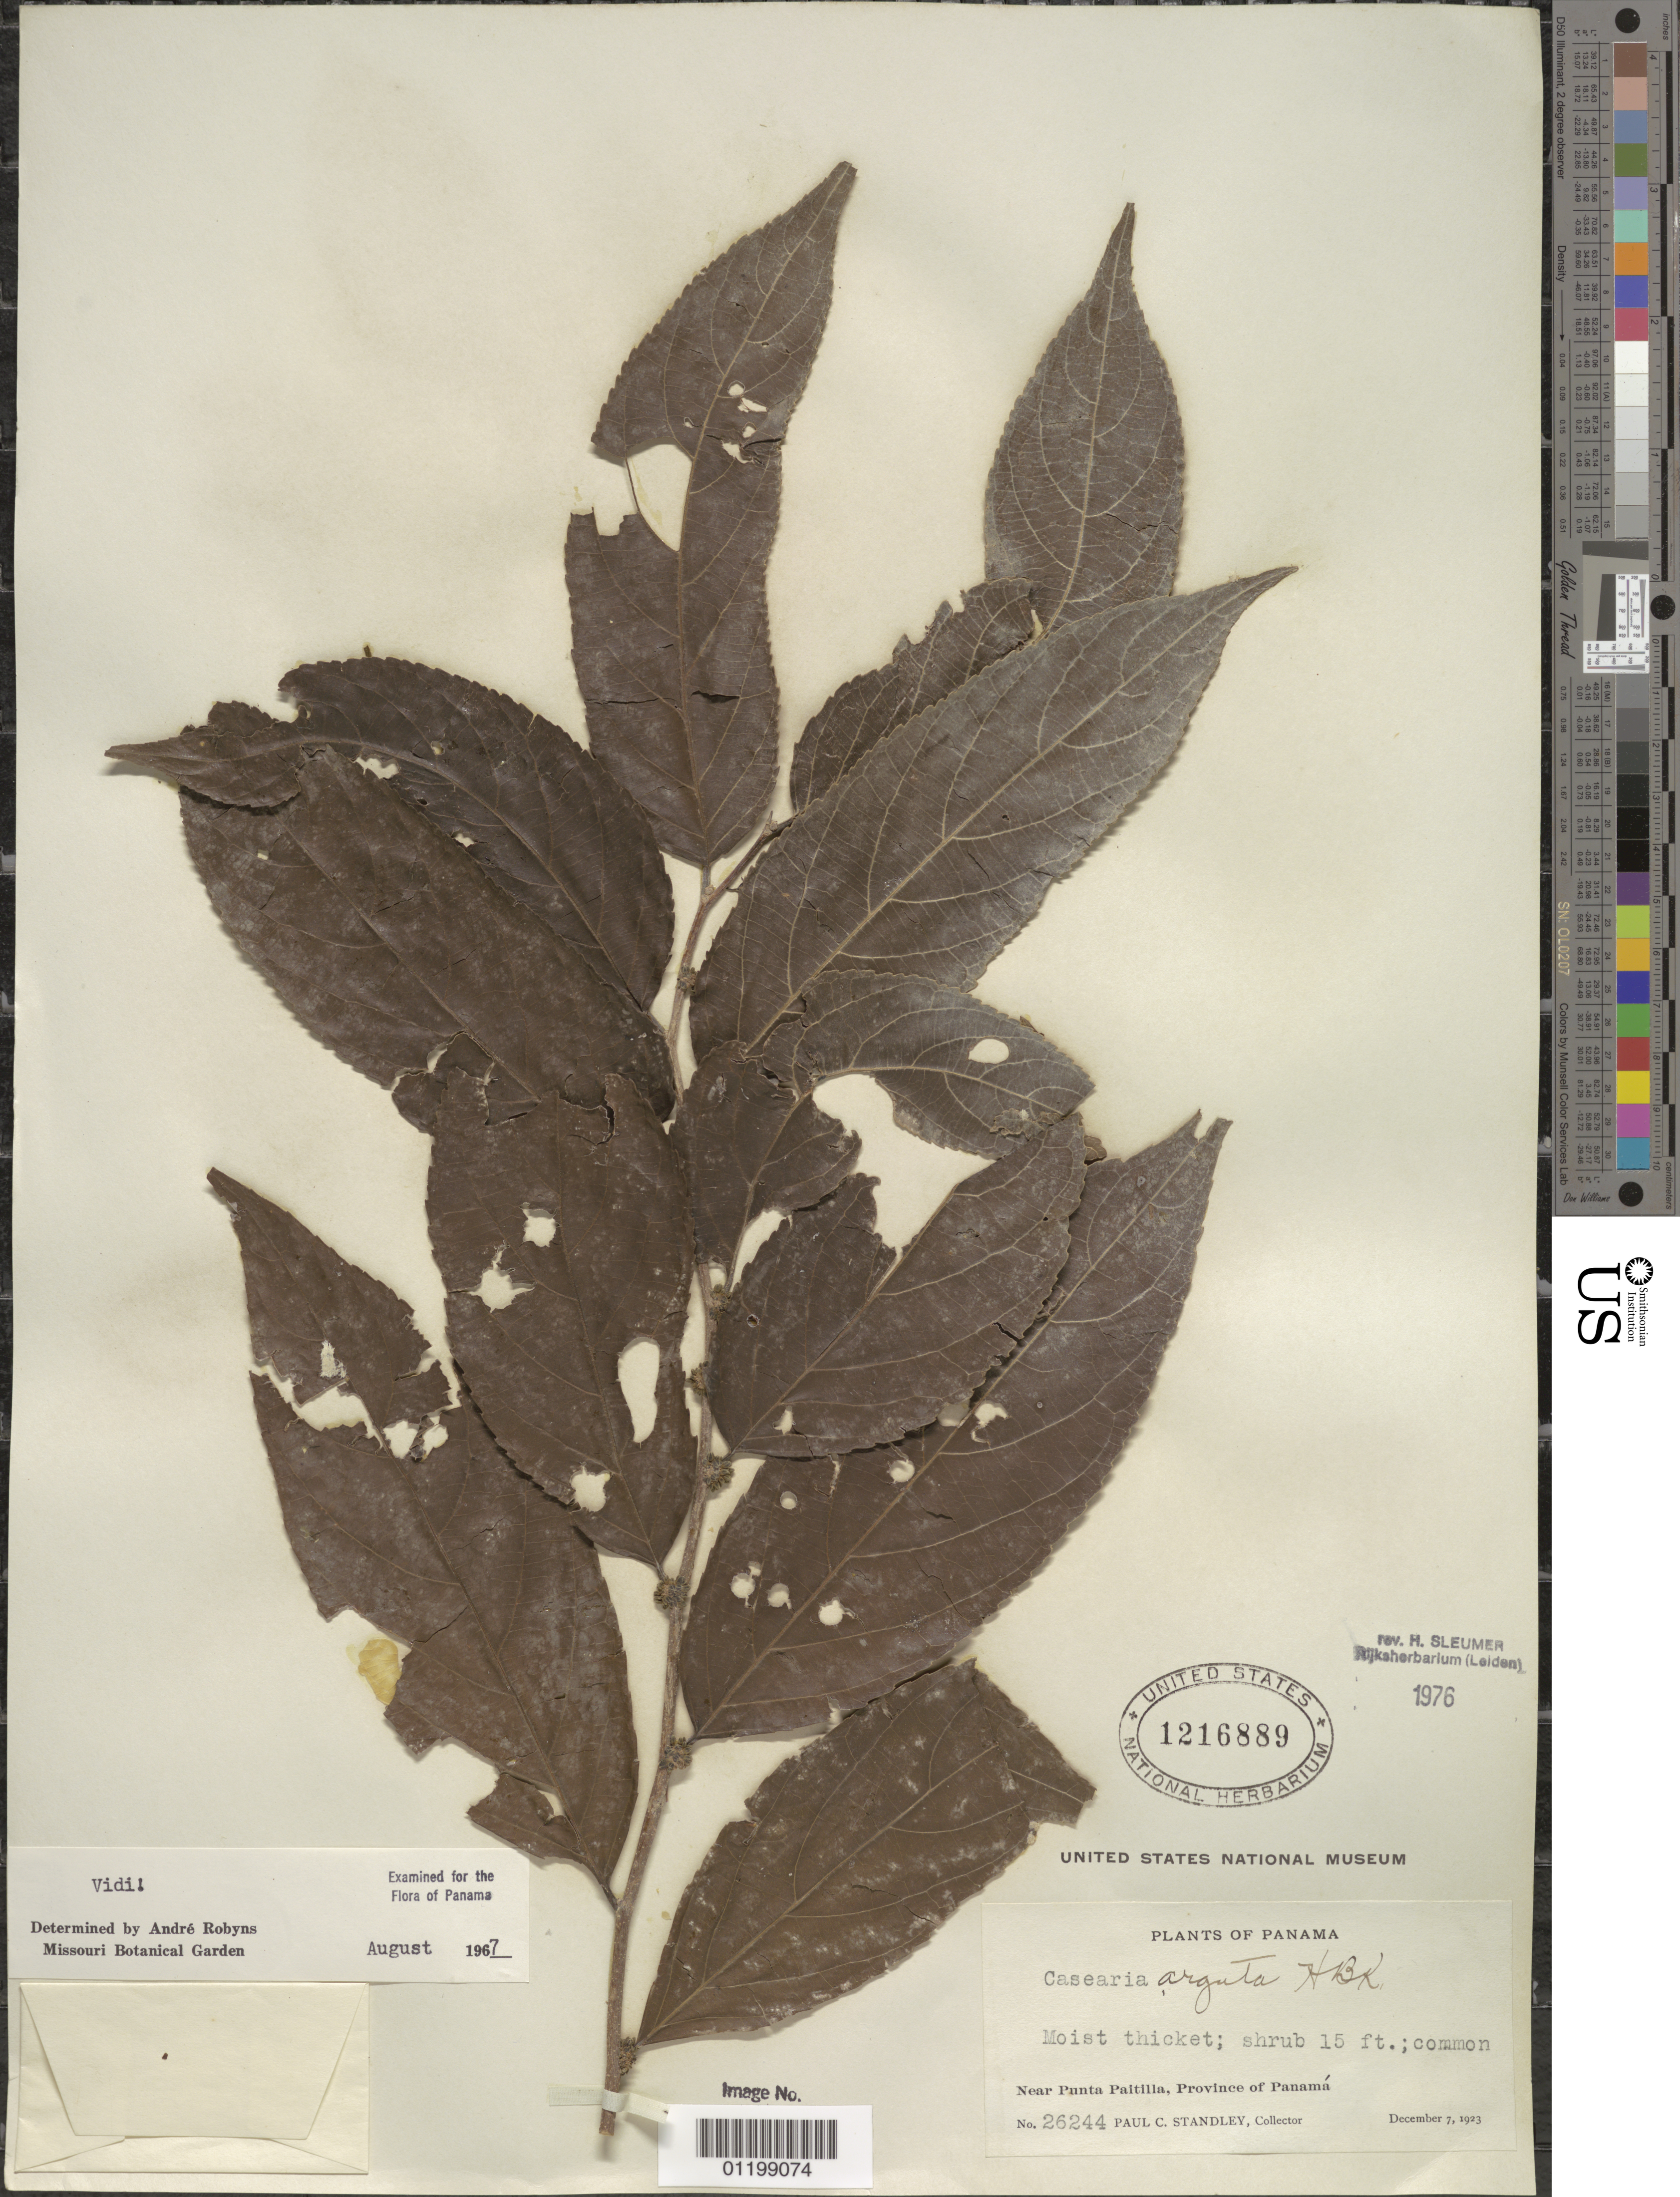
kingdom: Plantae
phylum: Tracheophyta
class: Magnoliopsida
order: Malpighiales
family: Salicaceae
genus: Casearia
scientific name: Casearia arguta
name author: Kunth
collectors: P. C. Standley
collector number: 26244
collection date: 1923-12-07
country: Panama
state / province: Panamá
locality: Near Punta Paitilla.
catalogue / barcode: US 1216889